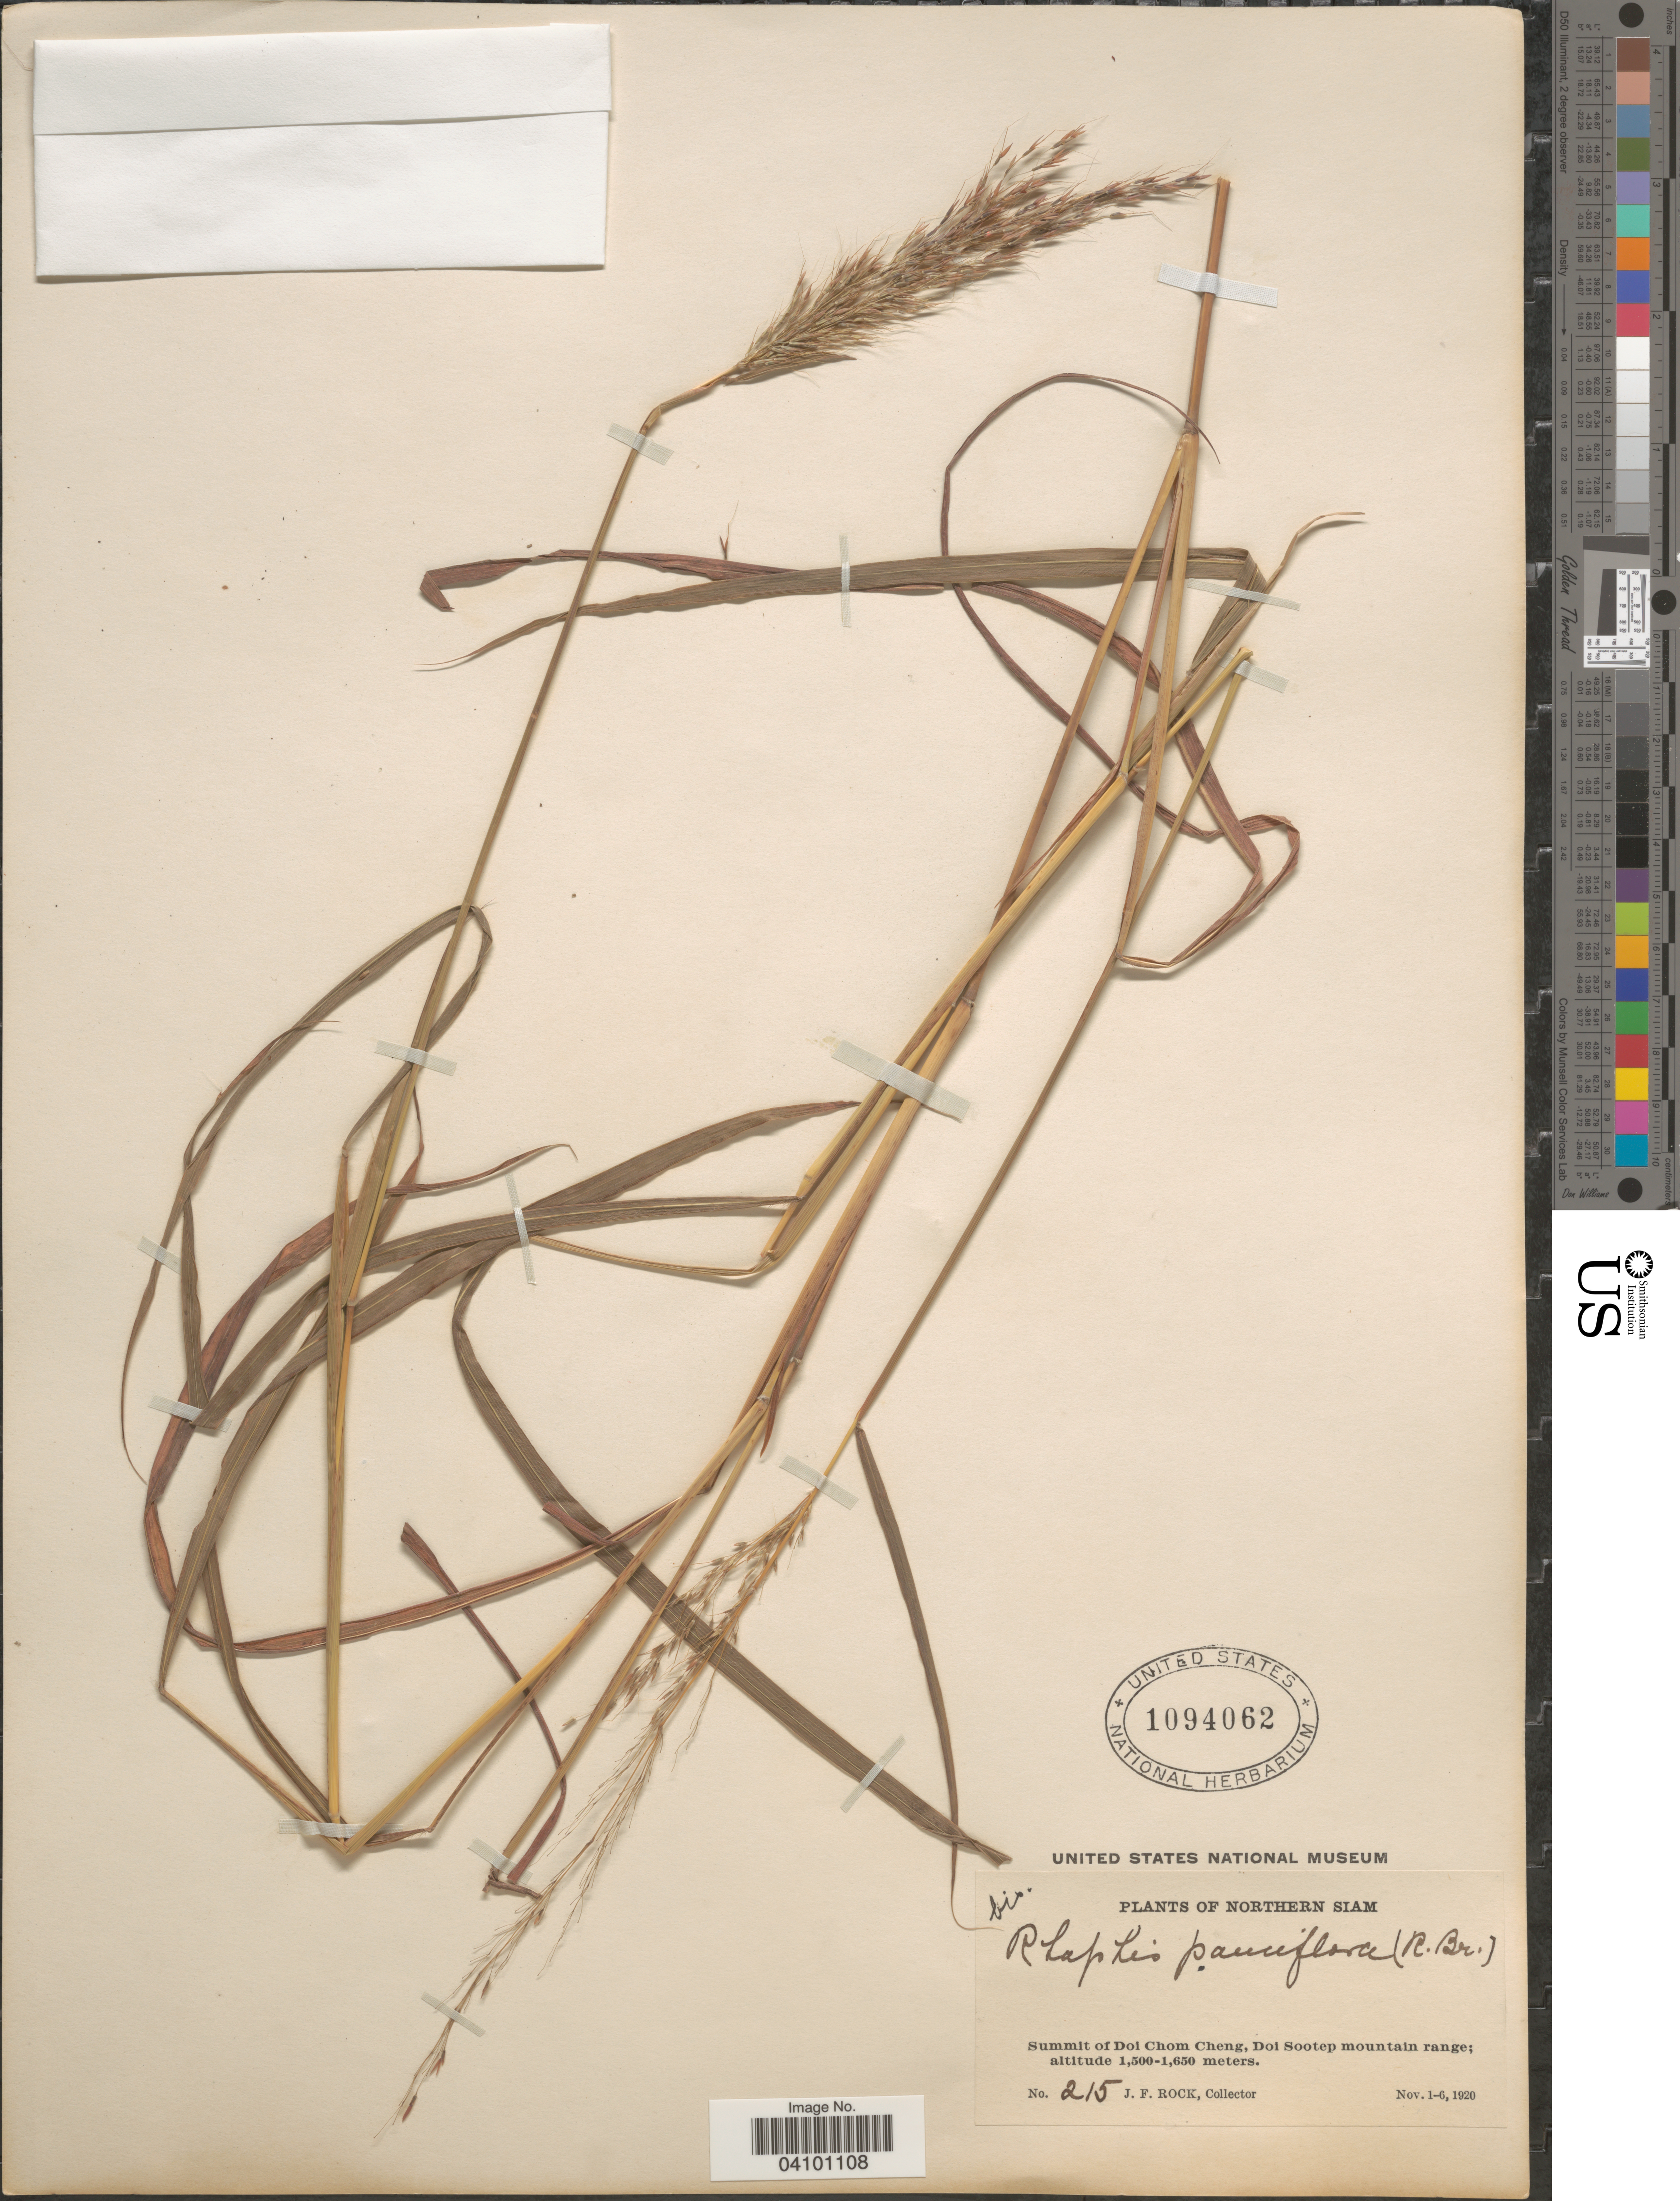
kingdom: Plantae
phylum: Tracheophyta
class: Liliopsida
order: Poales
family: Poaceae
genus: Capillipedium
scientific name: Capillipedium parviflorum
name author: (R. Br.) Stapf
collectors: J. Rock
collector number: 215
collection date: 1920-11-01/1920-11-06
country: Thailand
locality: Northern Siam. Summit of Doi Chom Cheng, Doi Sootep mountain range.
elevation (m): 1500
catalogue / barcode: US 1094062